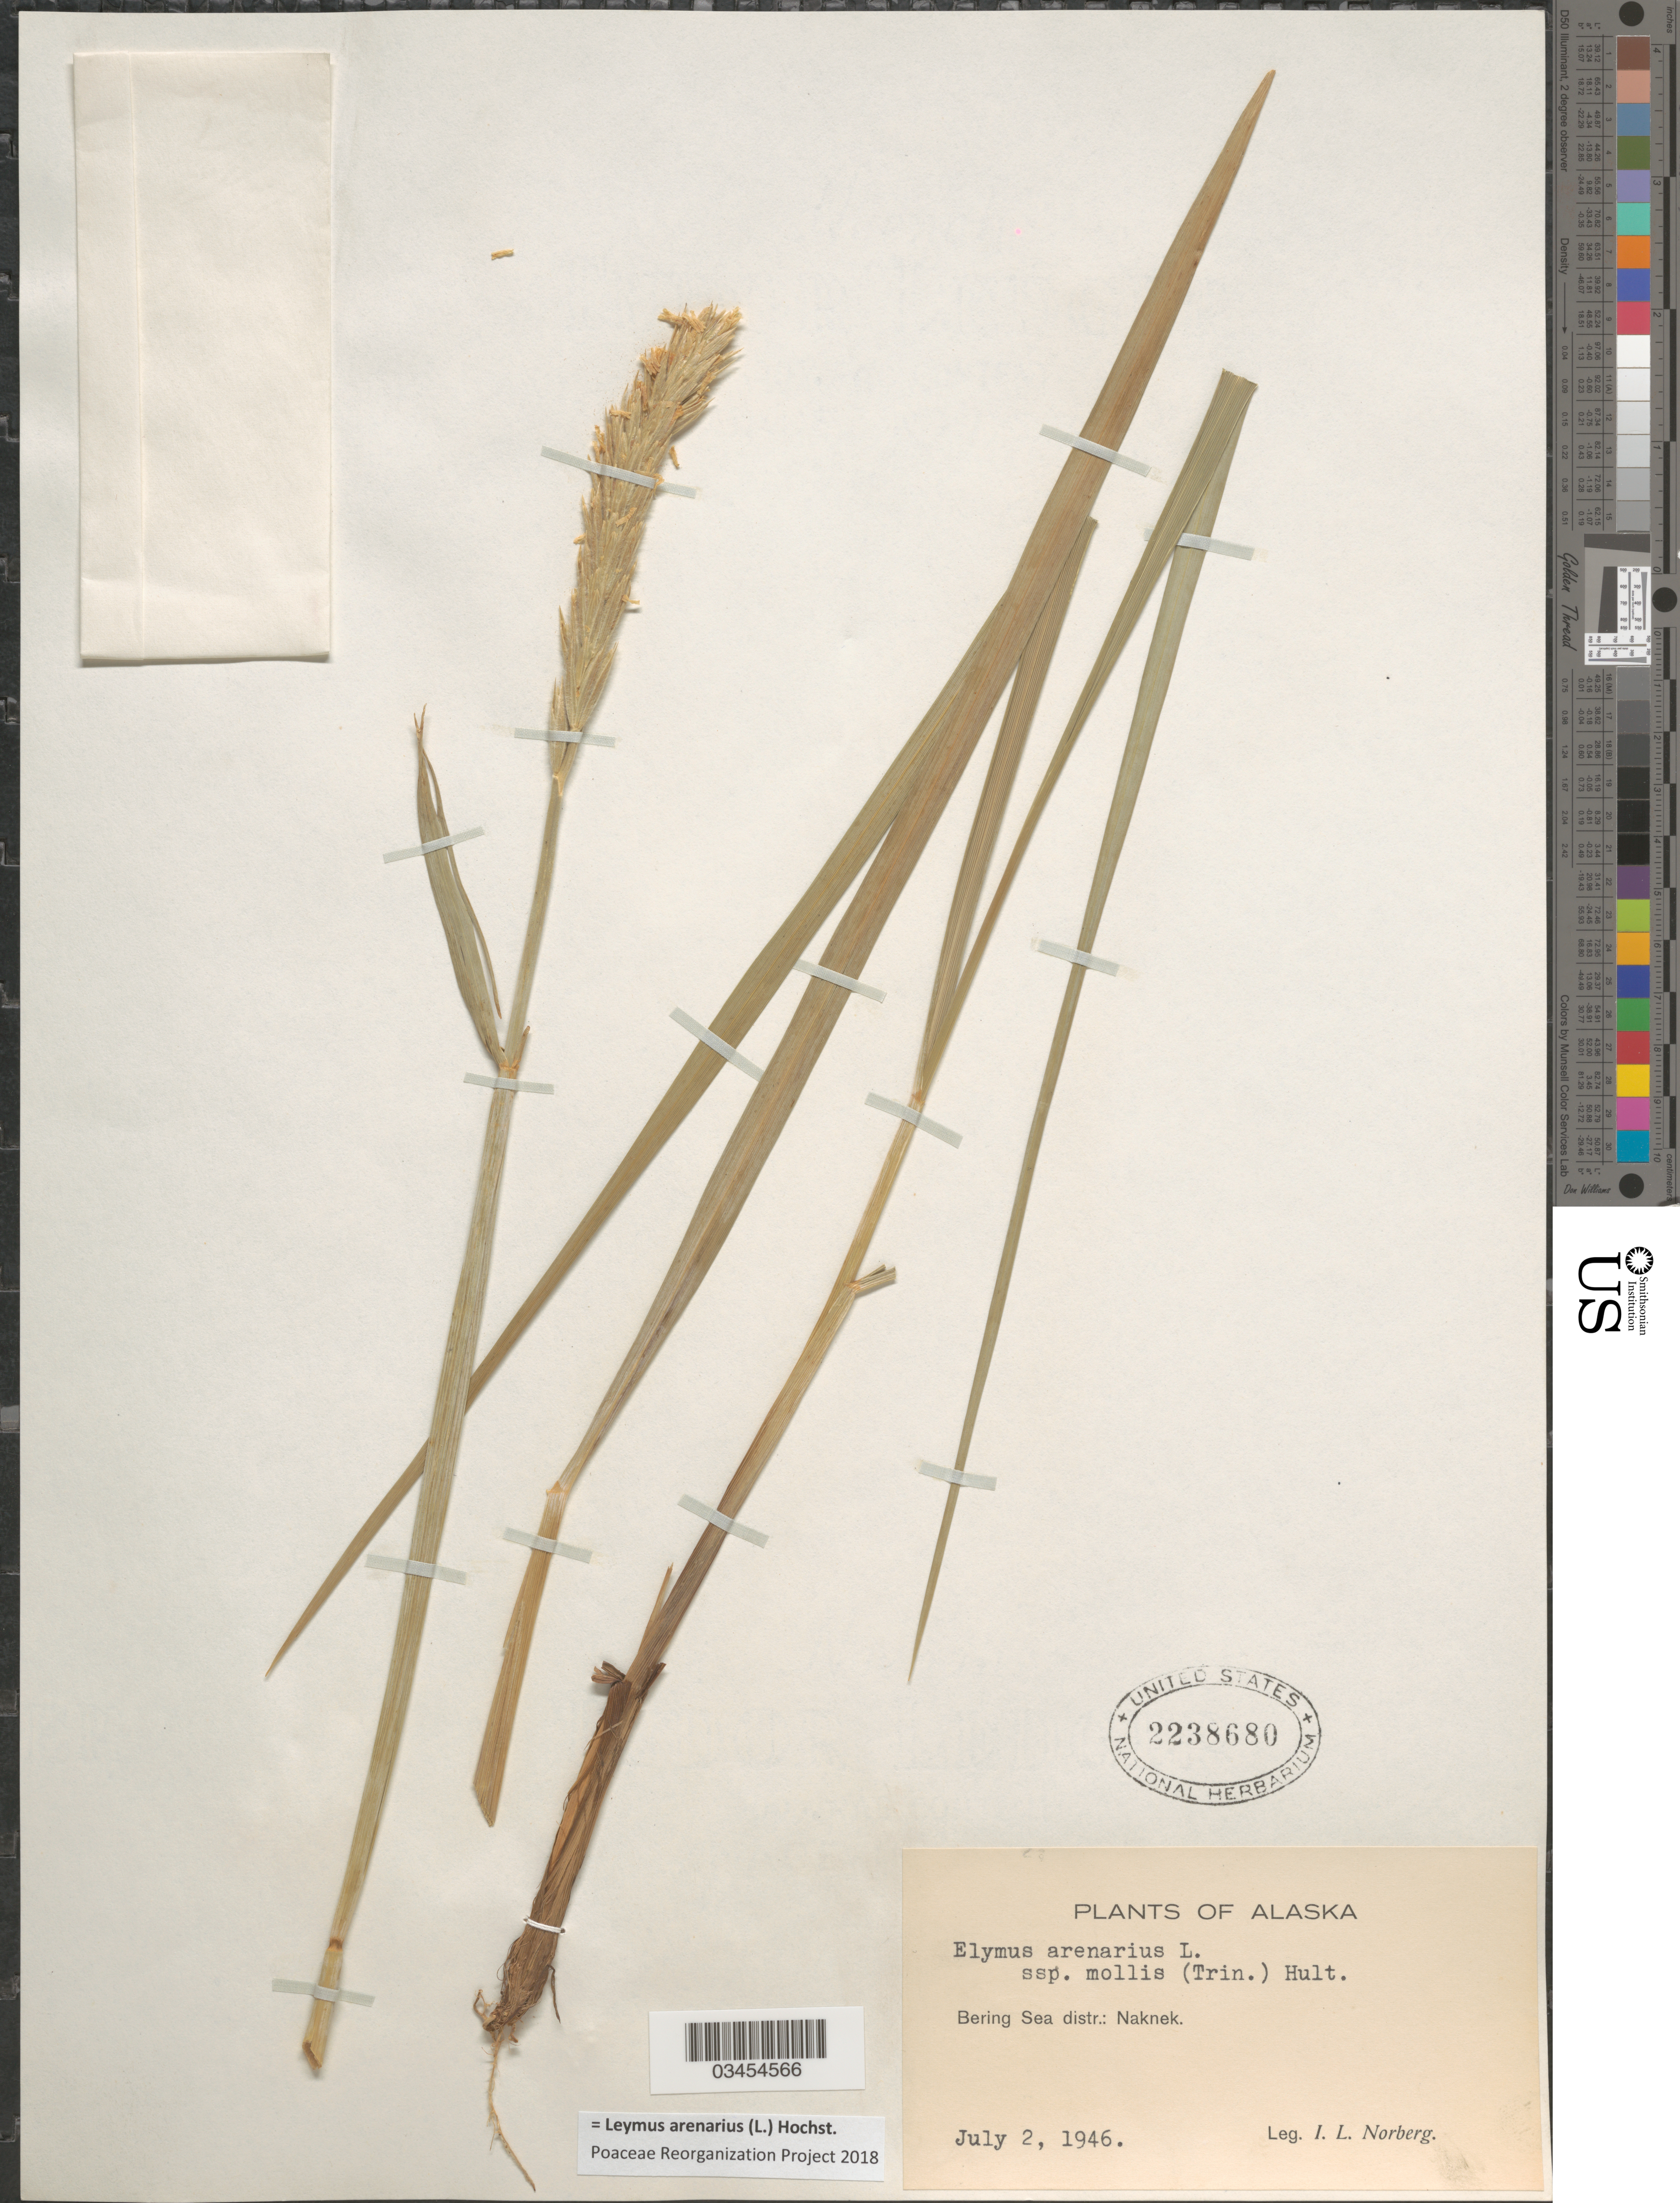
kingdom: Plantae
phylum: Tracheophyta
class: Liliopsida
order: Poales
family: Poaceae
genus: Leymus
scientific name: Leymus mollis subsp. villosissimus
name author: (Scribn.) Á. Löve & D. Löve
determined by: Soreng, Robert J., Research Associate (BOT), Smithsonian Institution - National Museum of Natural History (UNITED STATES)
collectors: I. Norberg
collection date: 1946-07-02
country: United States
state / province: Alaska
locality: Bering Sea distr.: Naknek.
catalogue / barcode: US 2238680